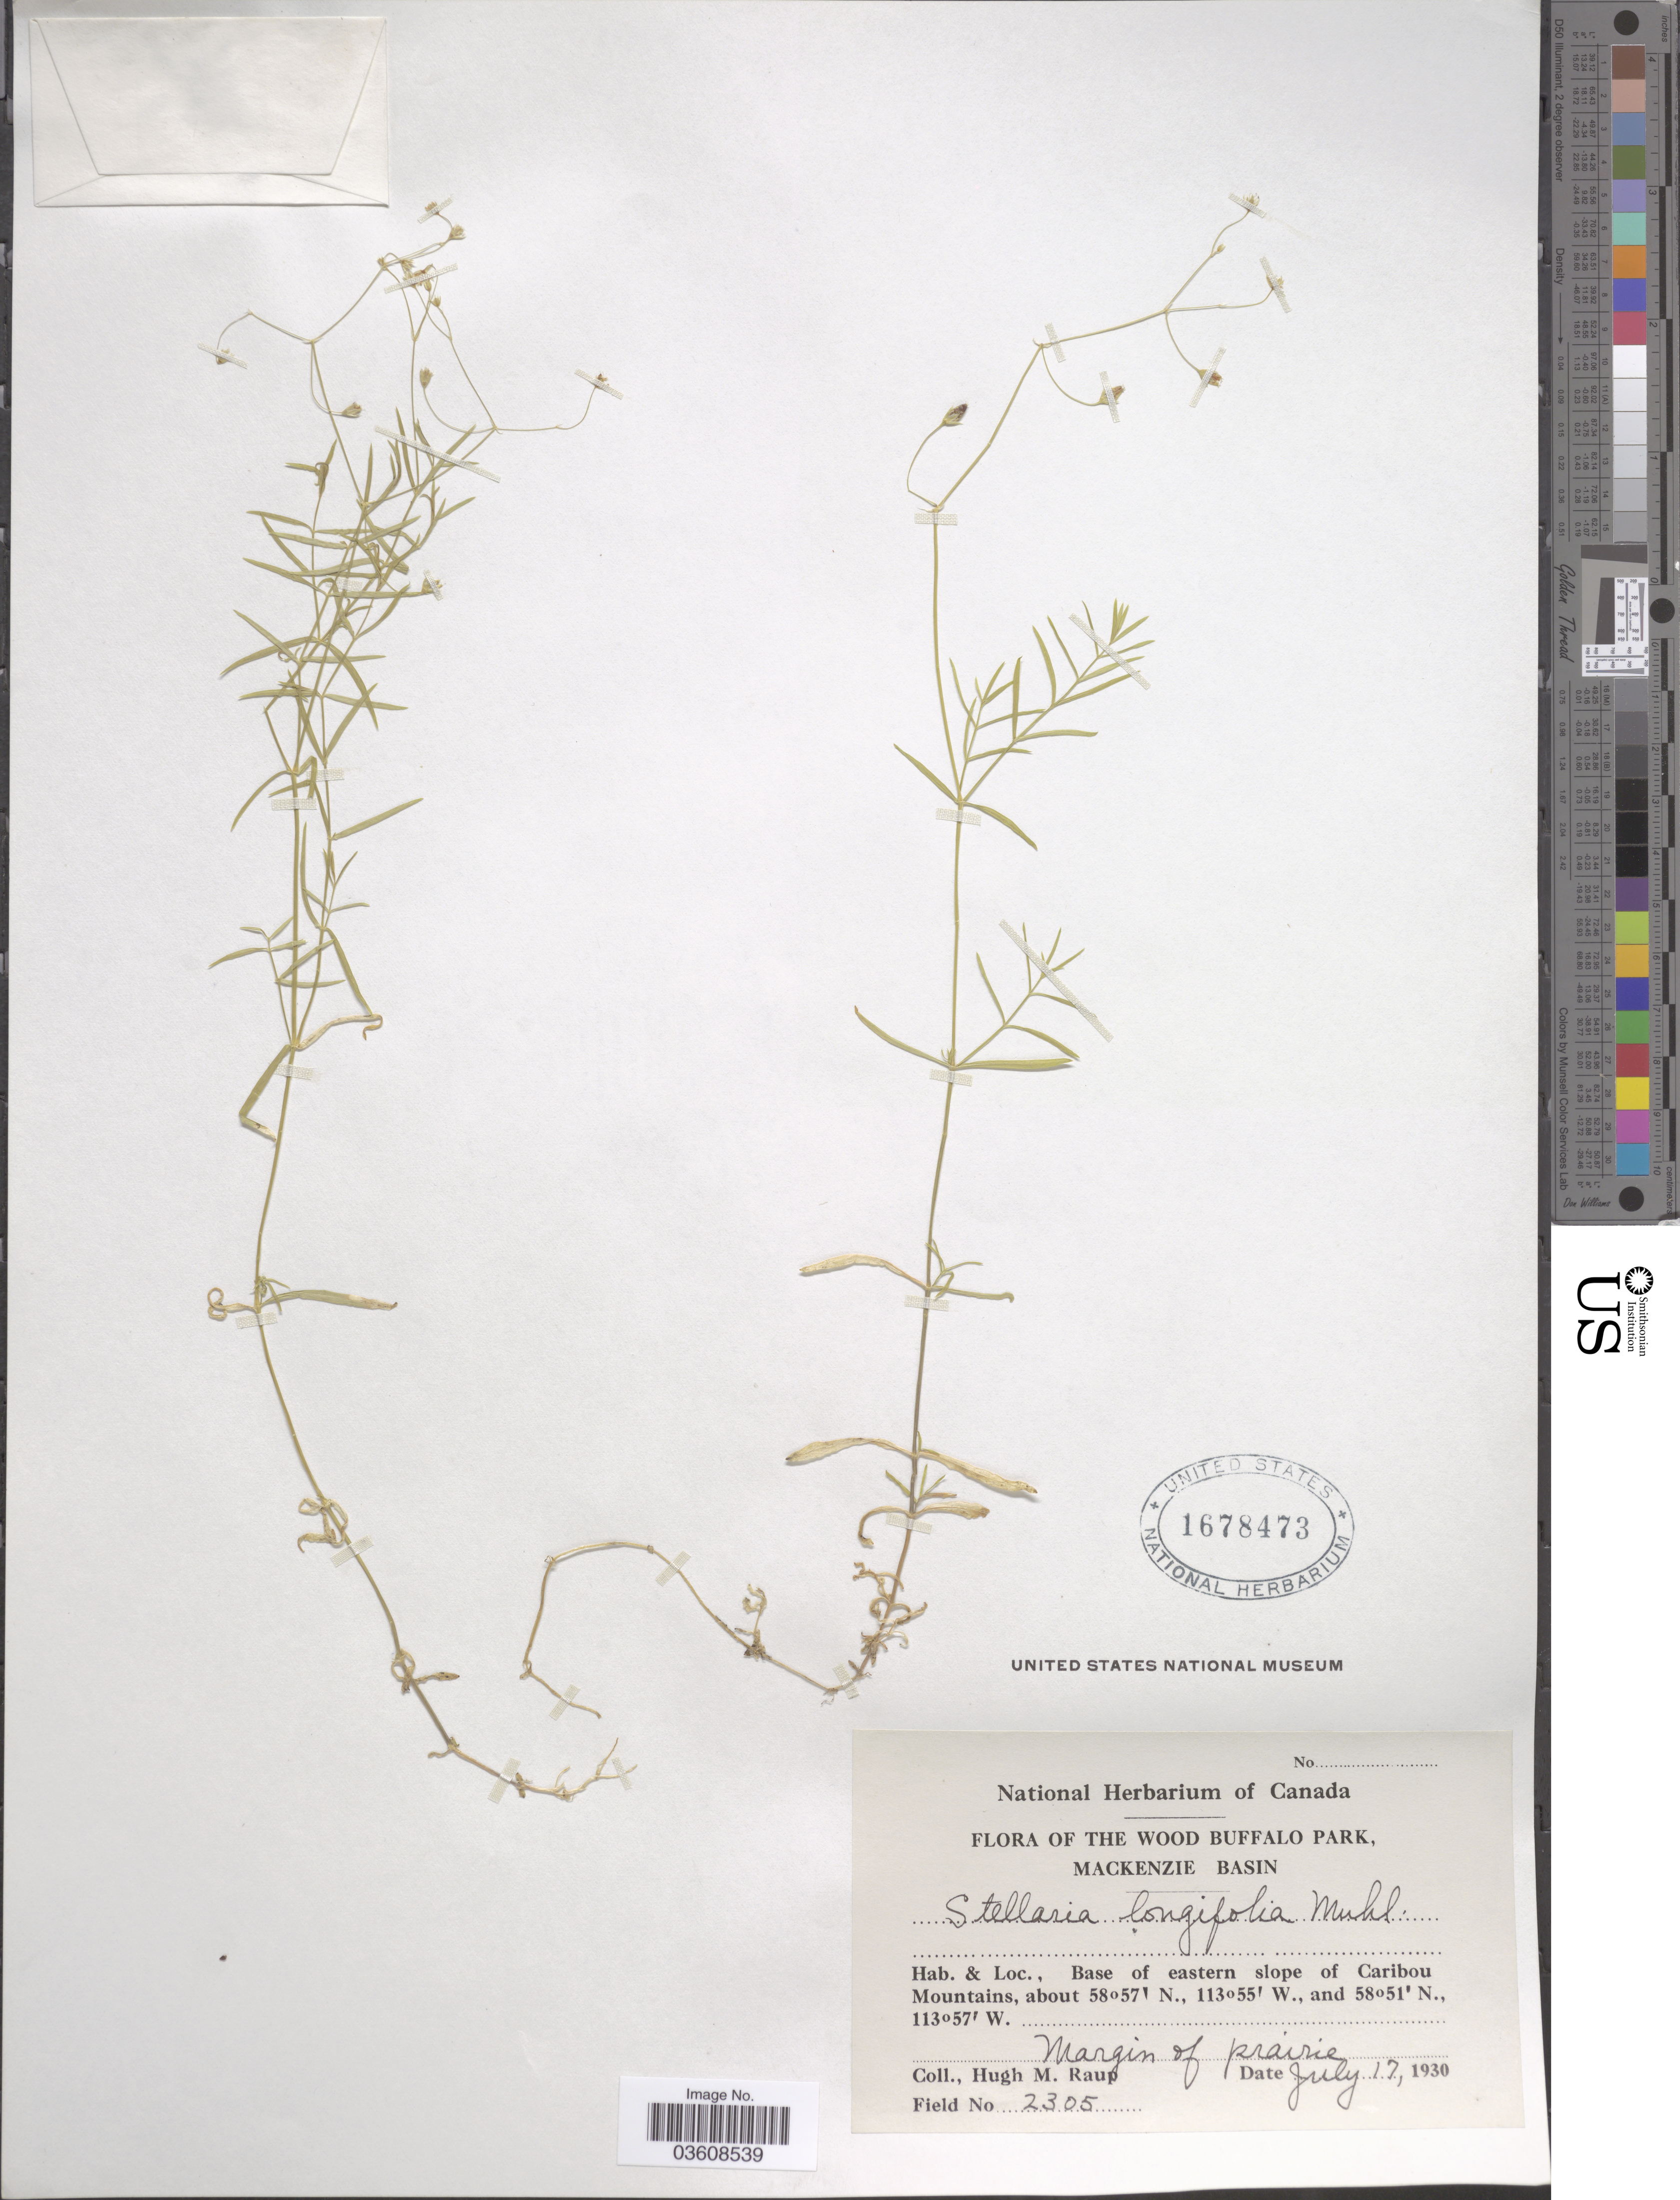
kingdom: Plantae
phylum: Tracheophyta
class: Magnoliopsida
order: Caryophyllales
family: Caryophyllaceae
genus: Stellaria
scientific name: Stellaria longifolia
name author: Muhl. ex Willd.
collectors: H. Raup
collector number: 2305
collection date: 1930-07-17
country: Canada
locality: The Wood Buffalo Park, Mackenzie Basin. Base of eastern slope of Caribou Mountains.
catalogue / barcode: US 1678473